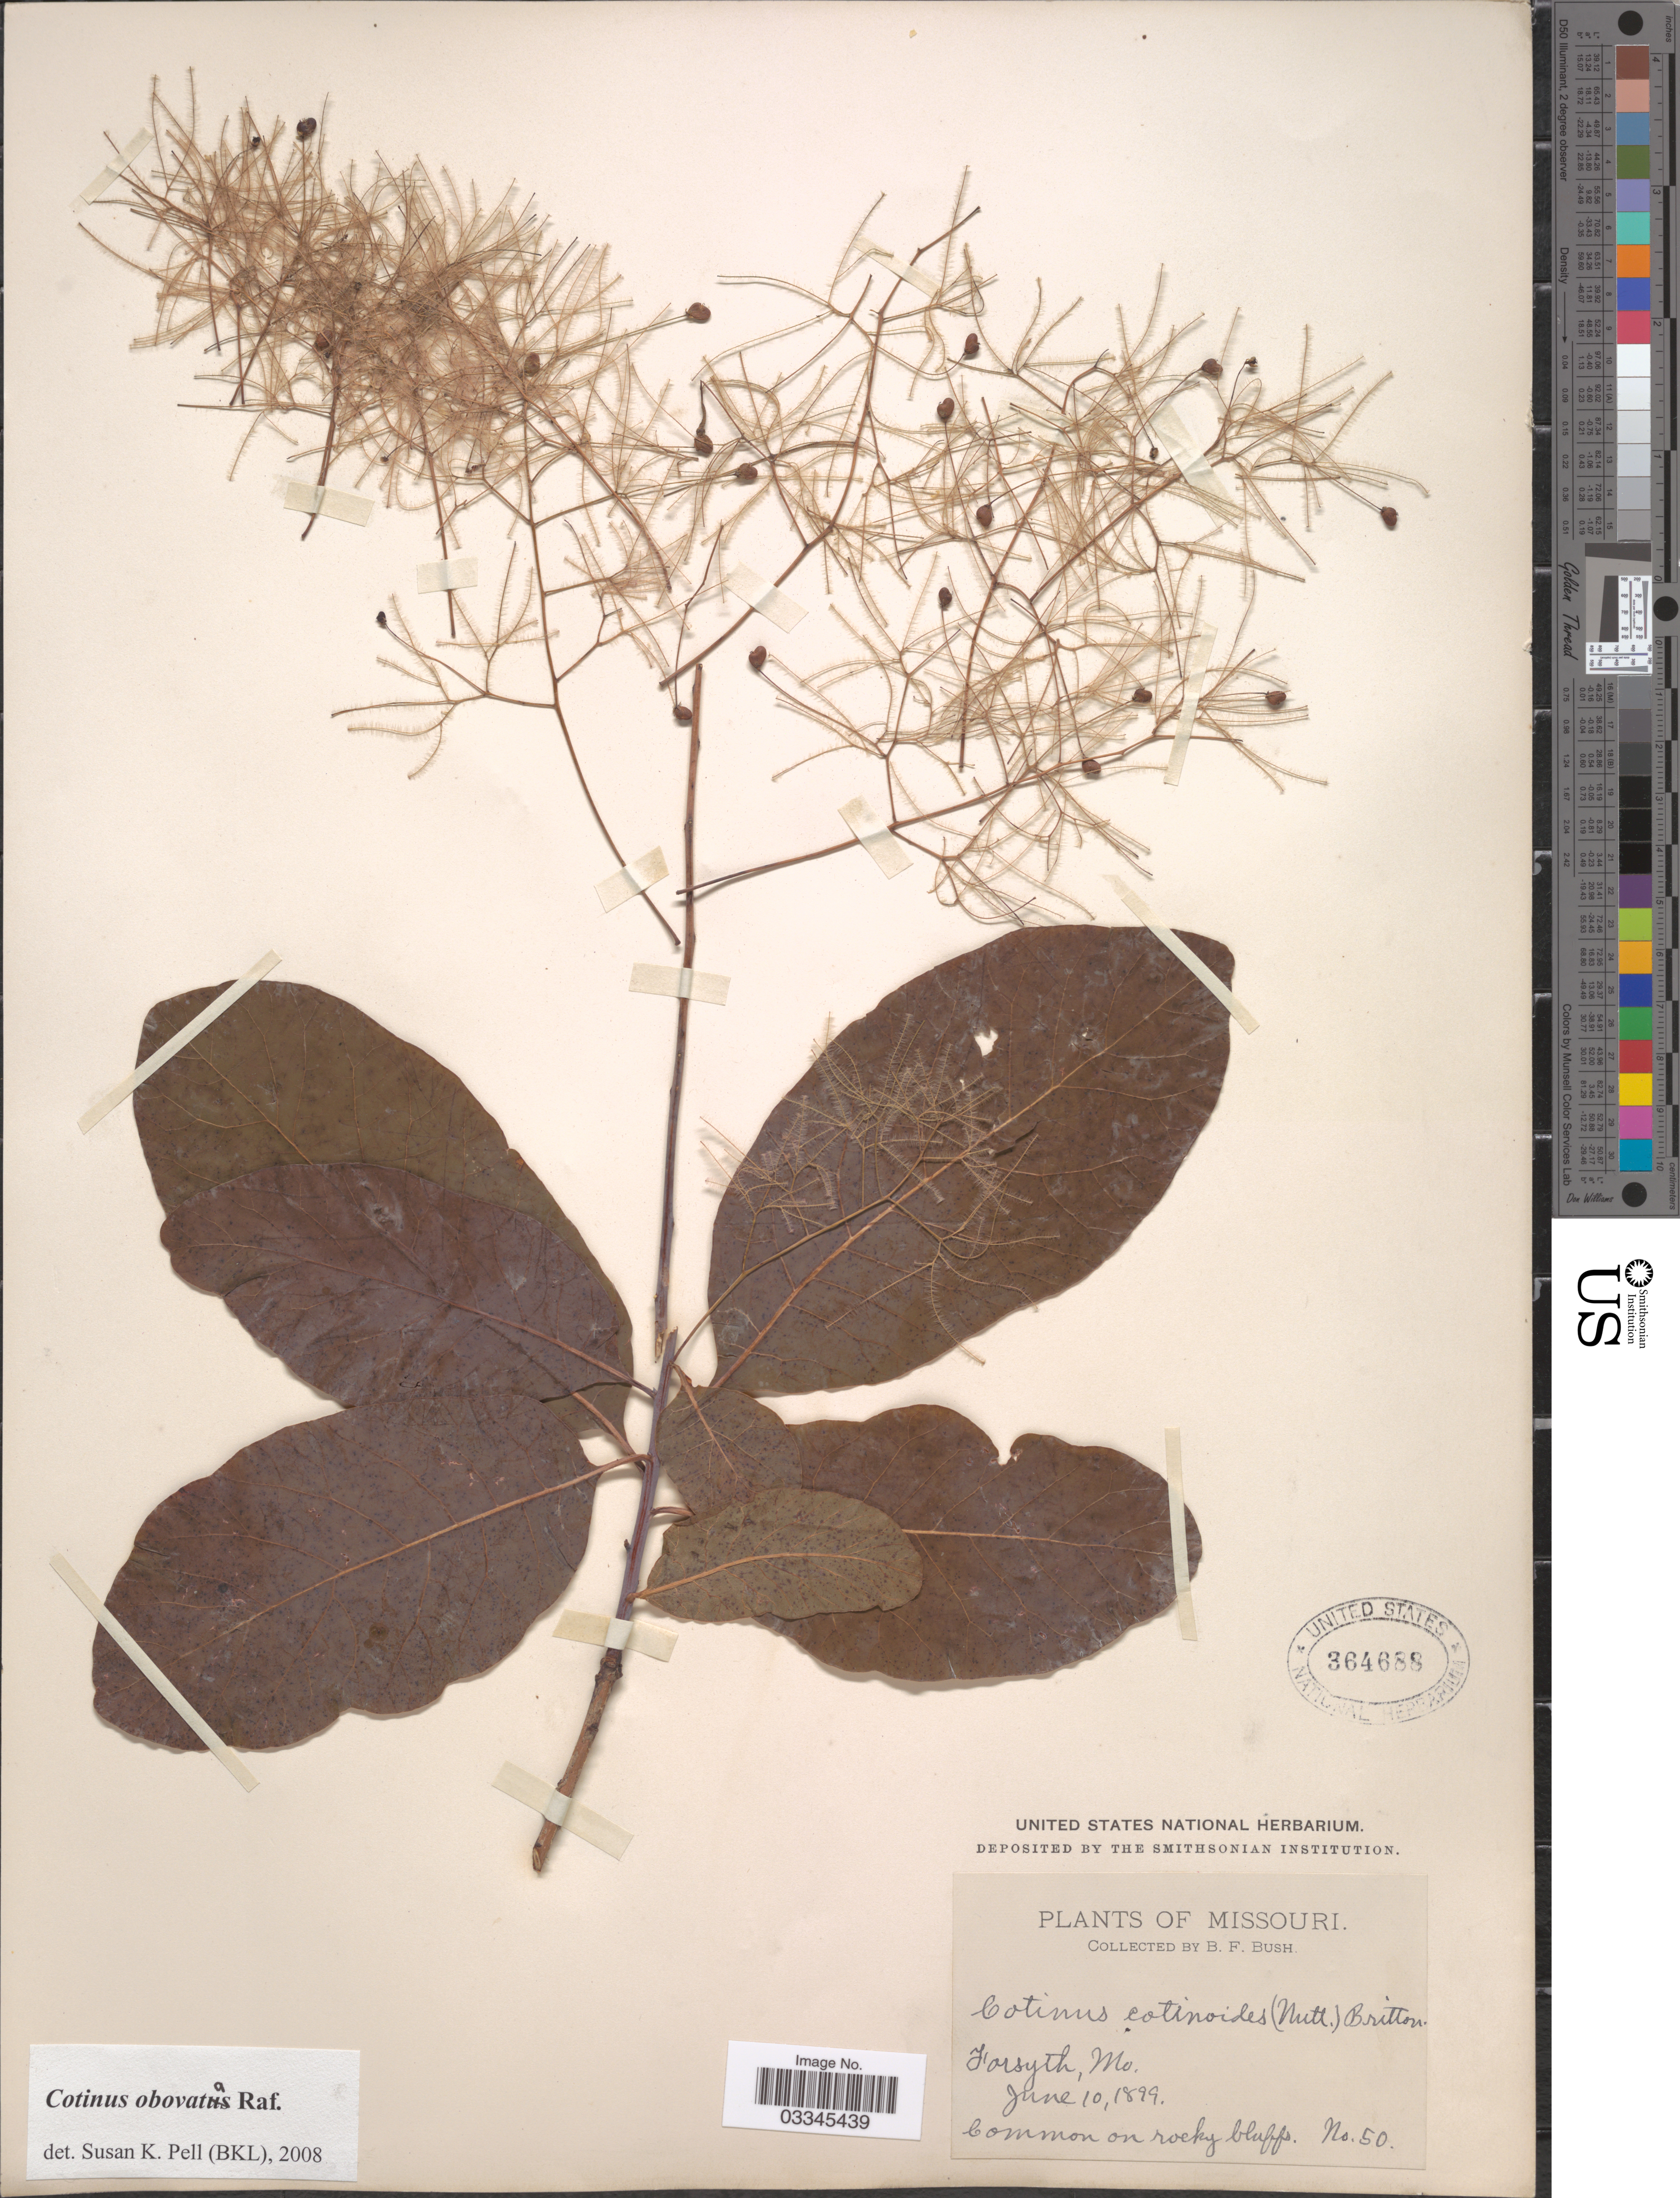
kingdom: Plantae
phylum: Tracheophyta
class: Magnoliopsida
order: Sapindales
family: Anacardiaceae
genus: Cotinus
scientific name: Cotinus obovatus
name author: Raf.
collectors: B. F. Bush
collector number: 50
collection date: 1899-06-10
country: United States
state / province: Missouri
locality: Forsyth.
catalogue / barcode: US 364688